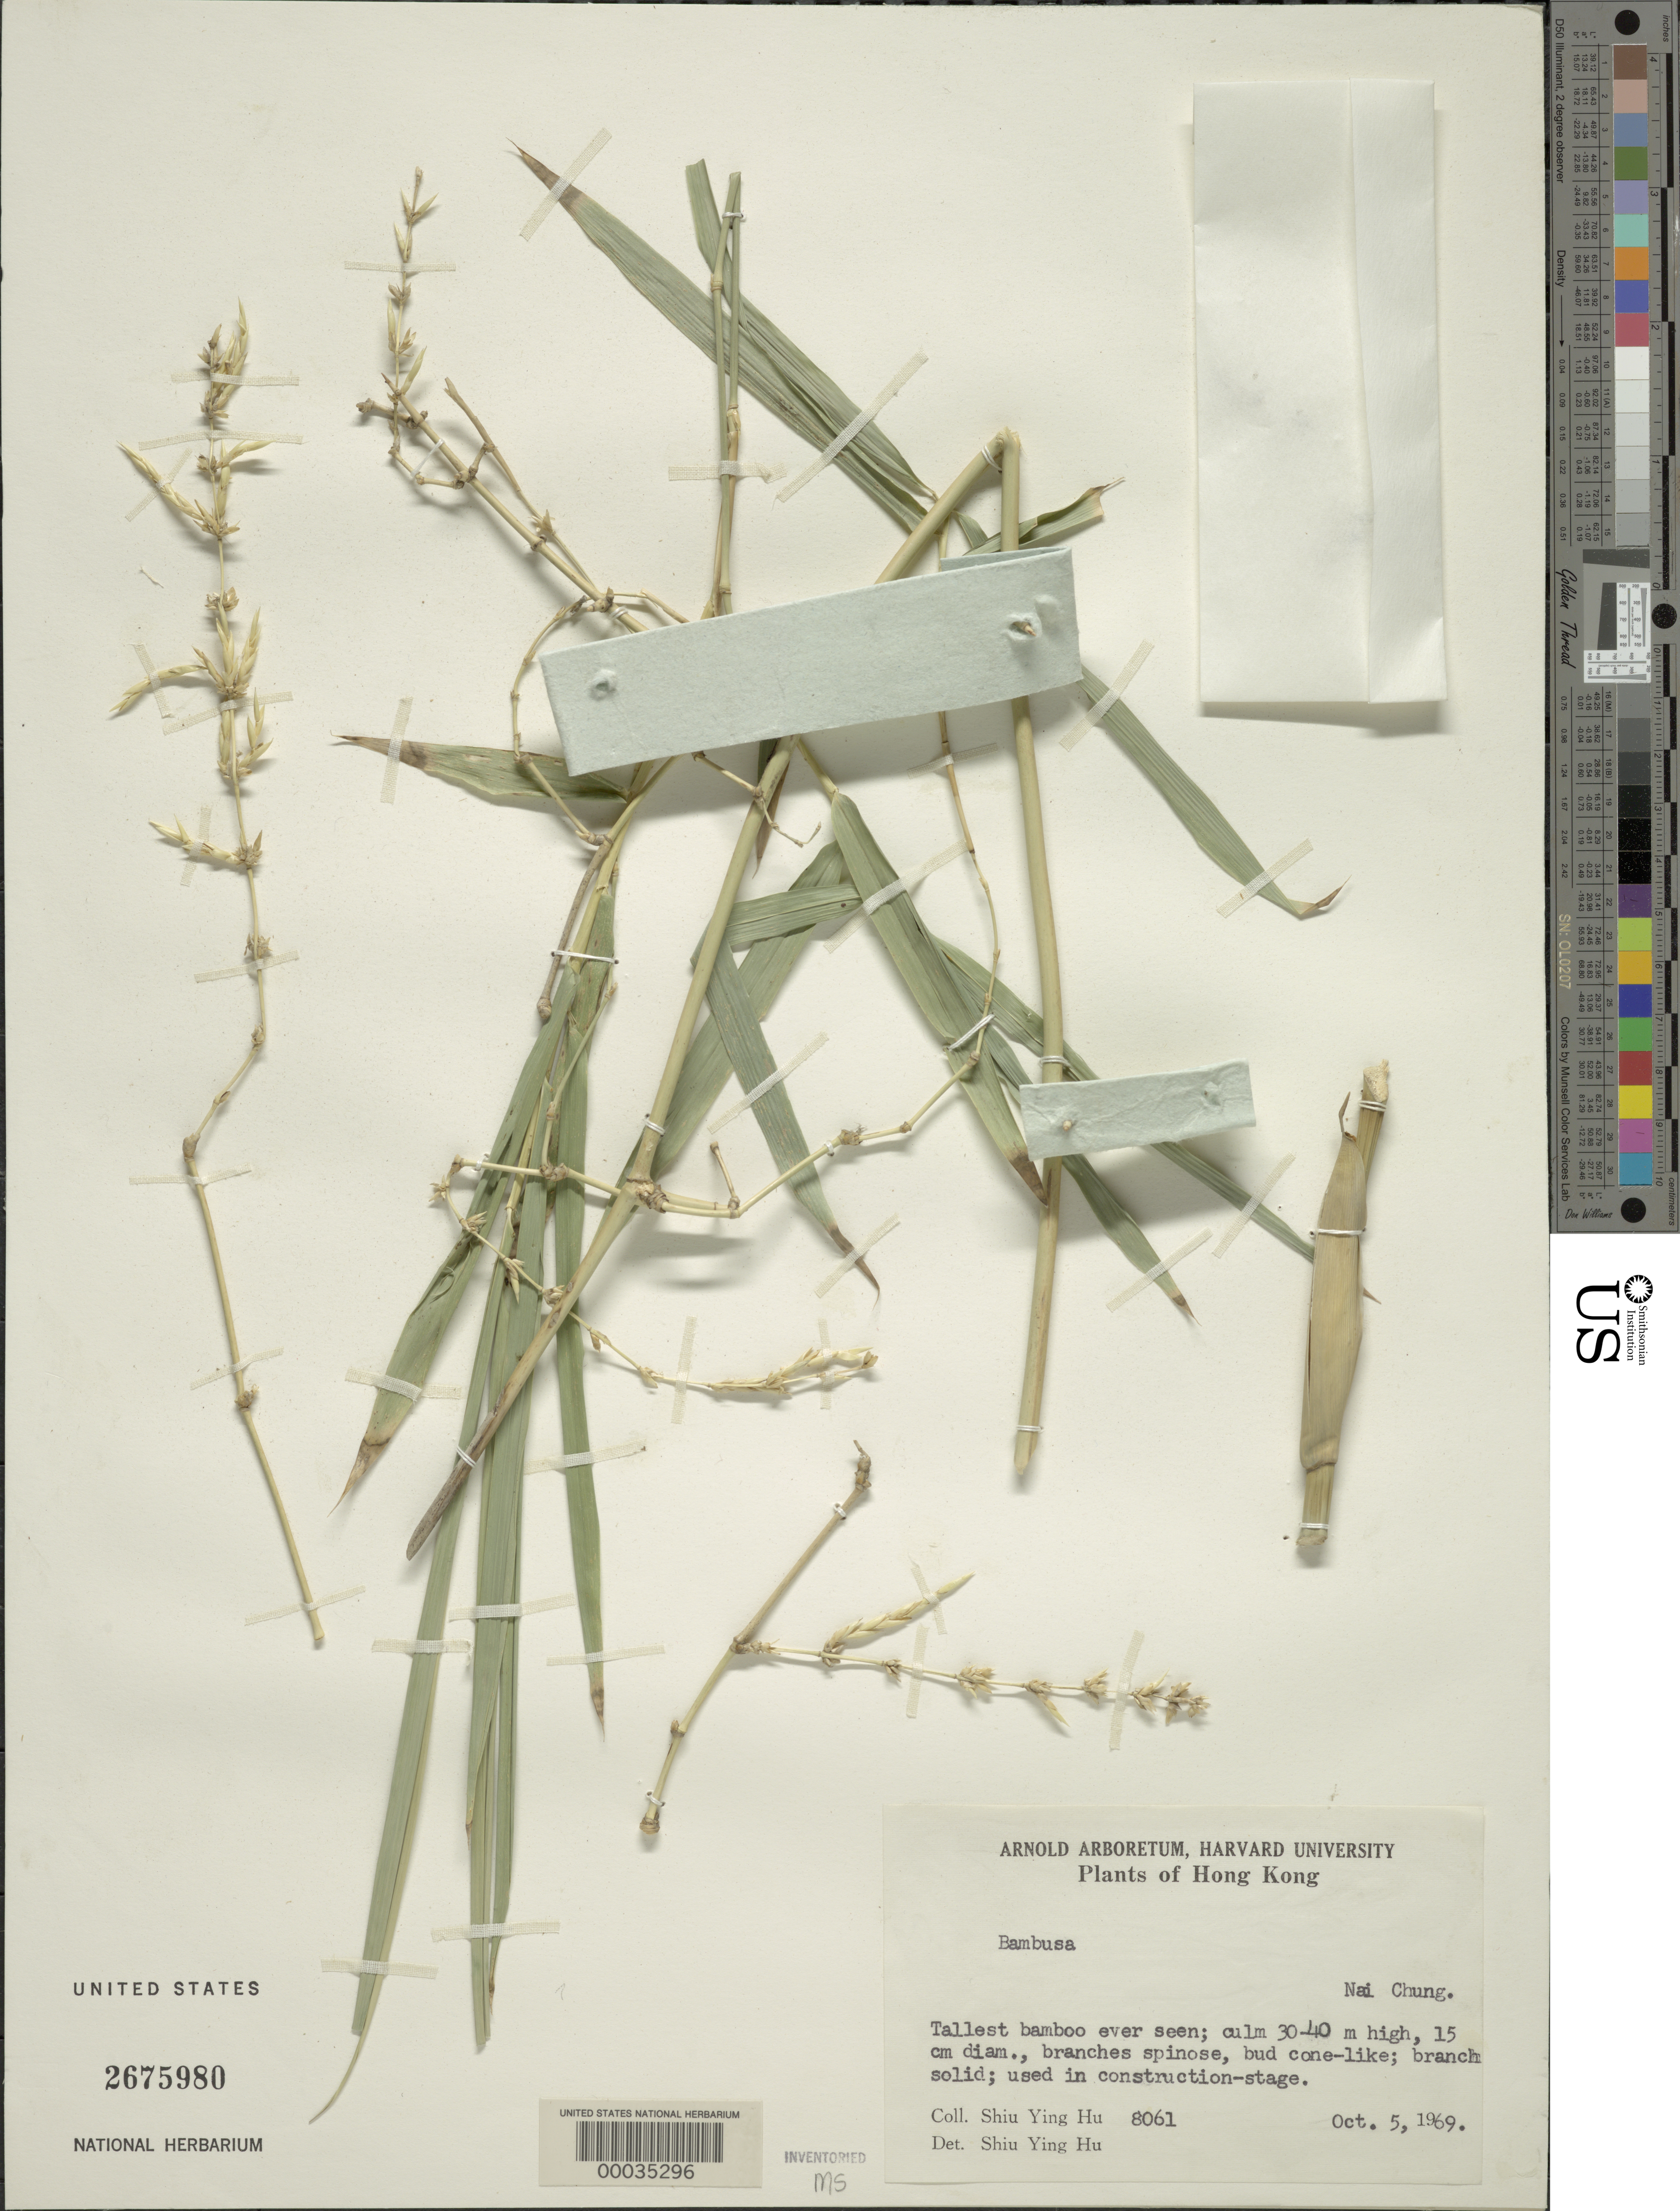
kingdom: Plantae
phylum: Tracheophyta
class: Liliopsida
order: Poales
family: Poaceae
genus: Bambusa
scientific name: Bambusa sp.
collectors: S. Y. Hu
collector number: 8061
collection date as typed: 05 Oct 1969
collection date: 1969-10-05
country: China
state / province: Hong Kong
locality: Nai chung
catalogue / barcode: US 2675980